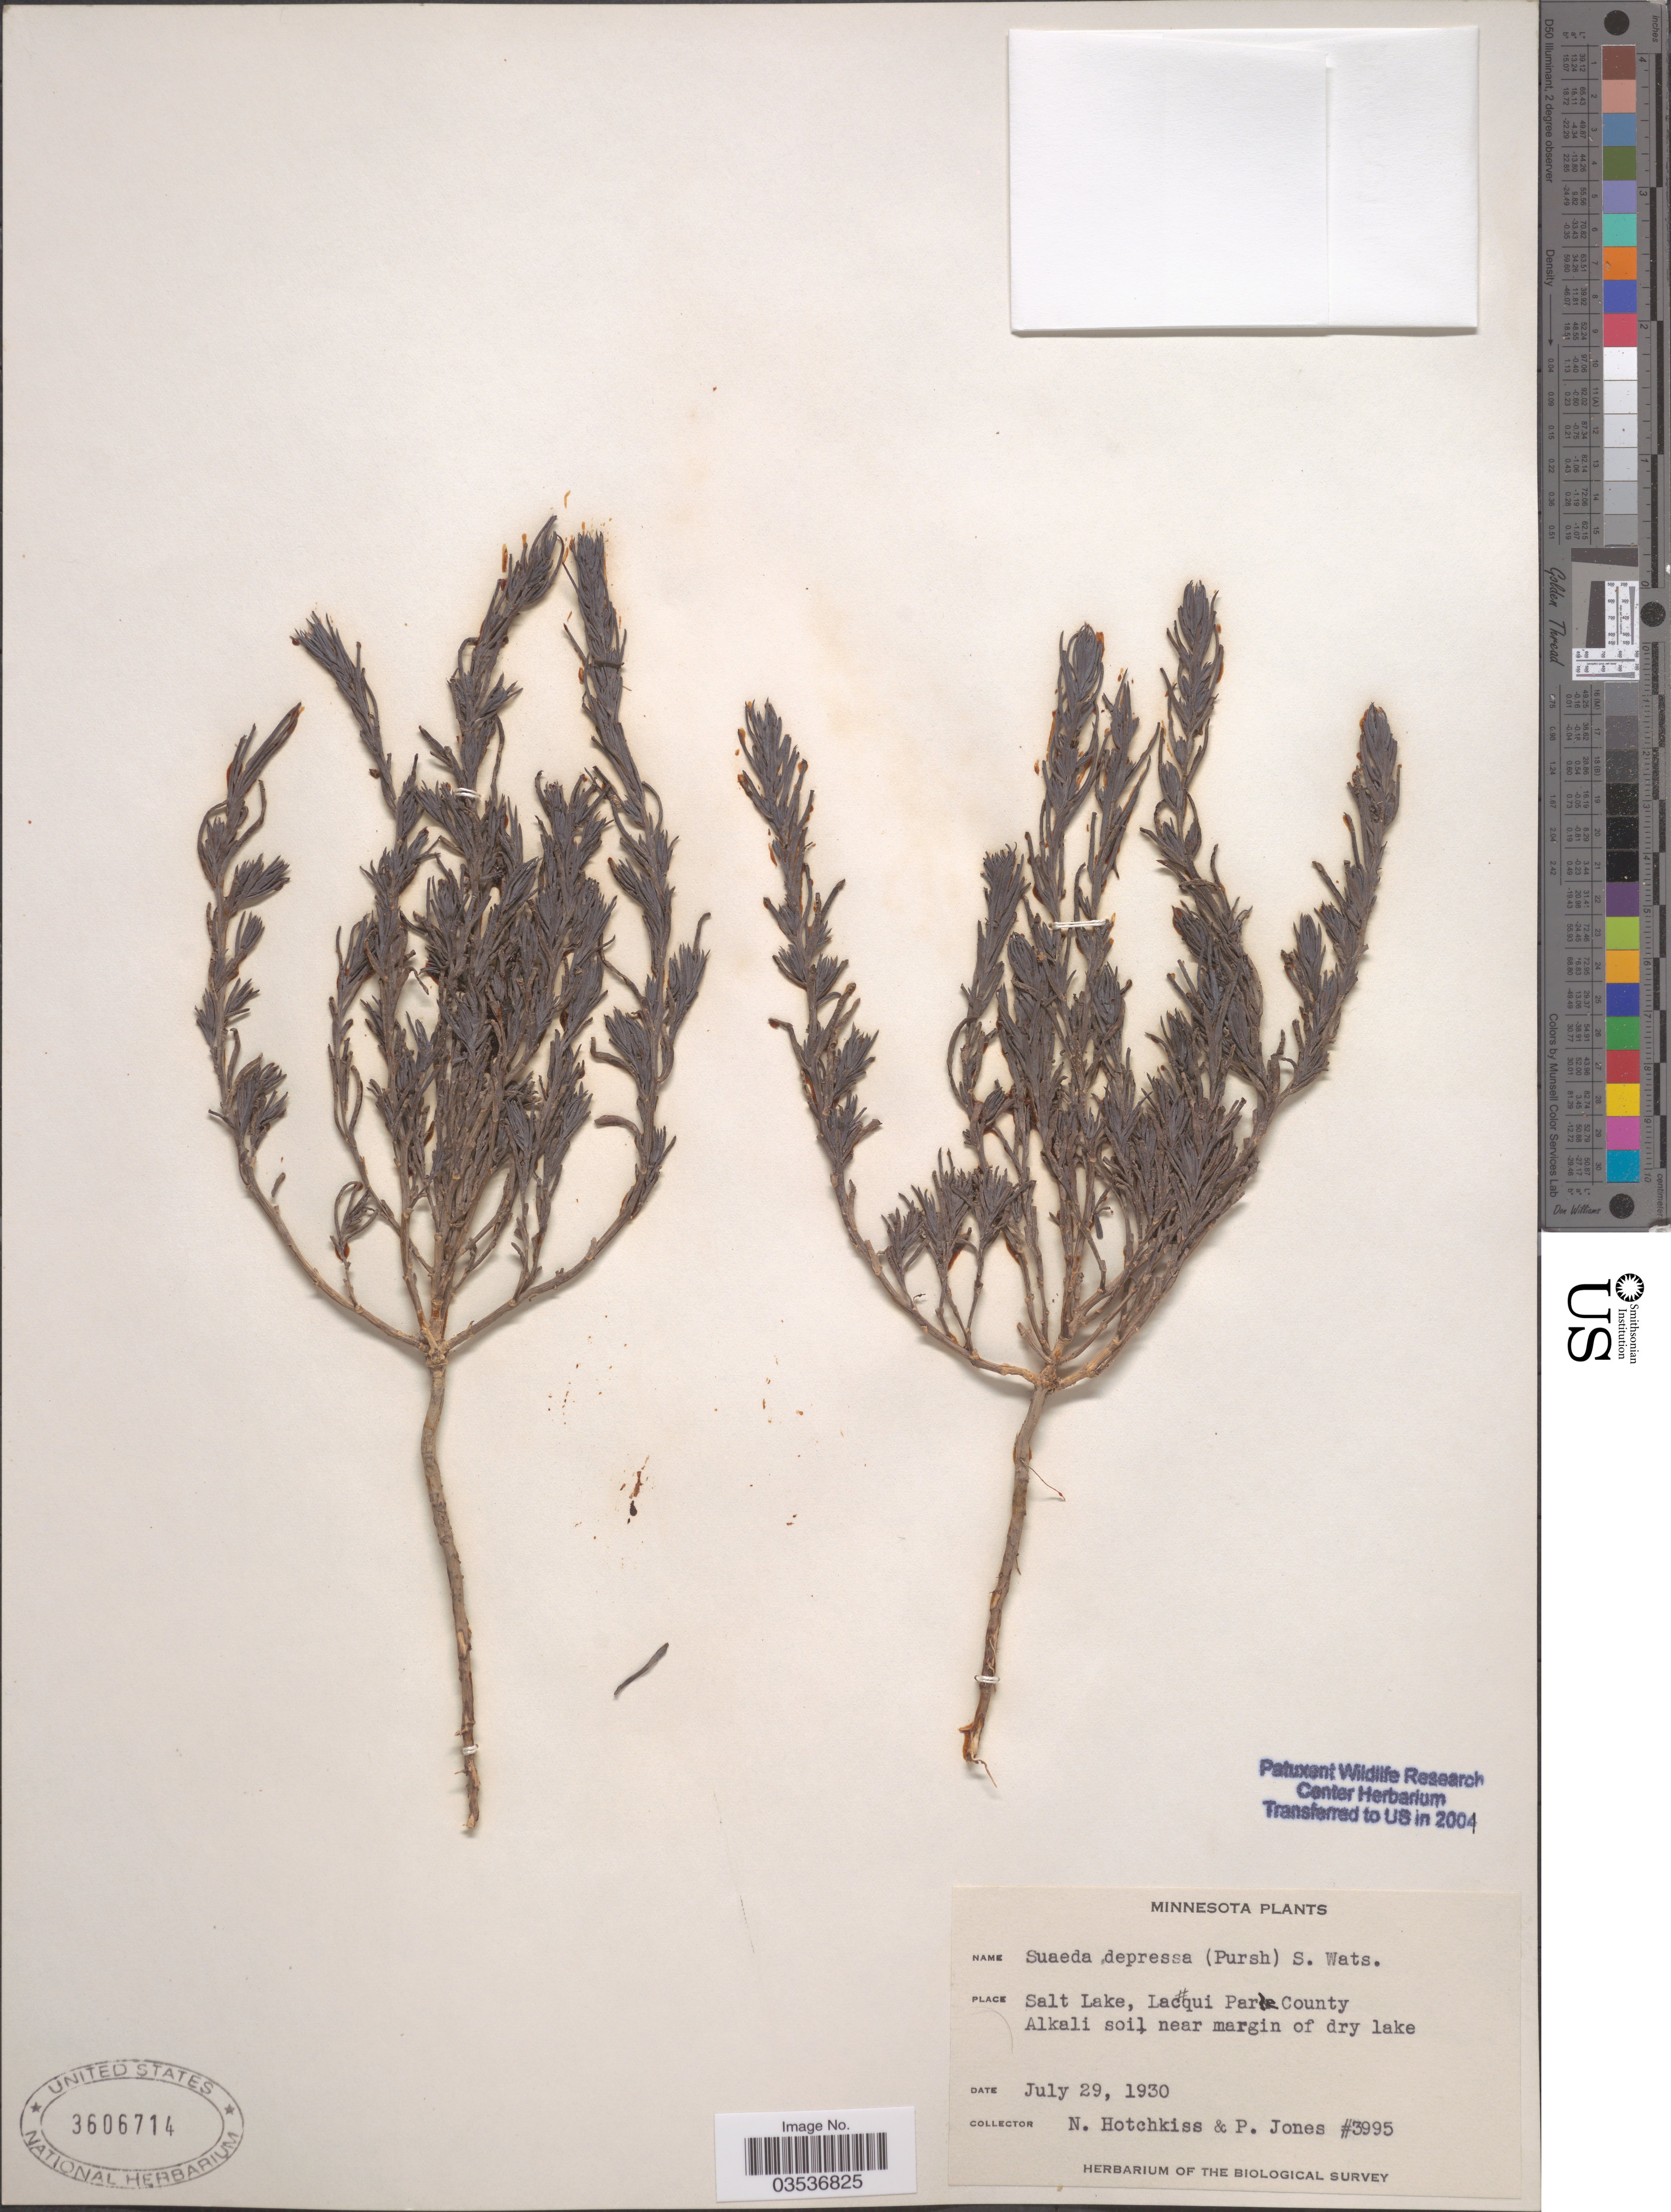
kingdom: Plantae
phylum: Tracheophyta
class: Magnoliopsida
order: Caryophyllales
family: Amaranthaceae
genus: Suaeda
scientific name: Suaeda depressa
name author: (Pursh) S. Watson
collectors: N. Hotchkiss & P. Jones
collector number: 3995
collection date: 1930-07-29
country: United States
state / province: Minnesota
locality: Salt Lake, Lac qui Parle County.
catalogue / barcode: US 3606714